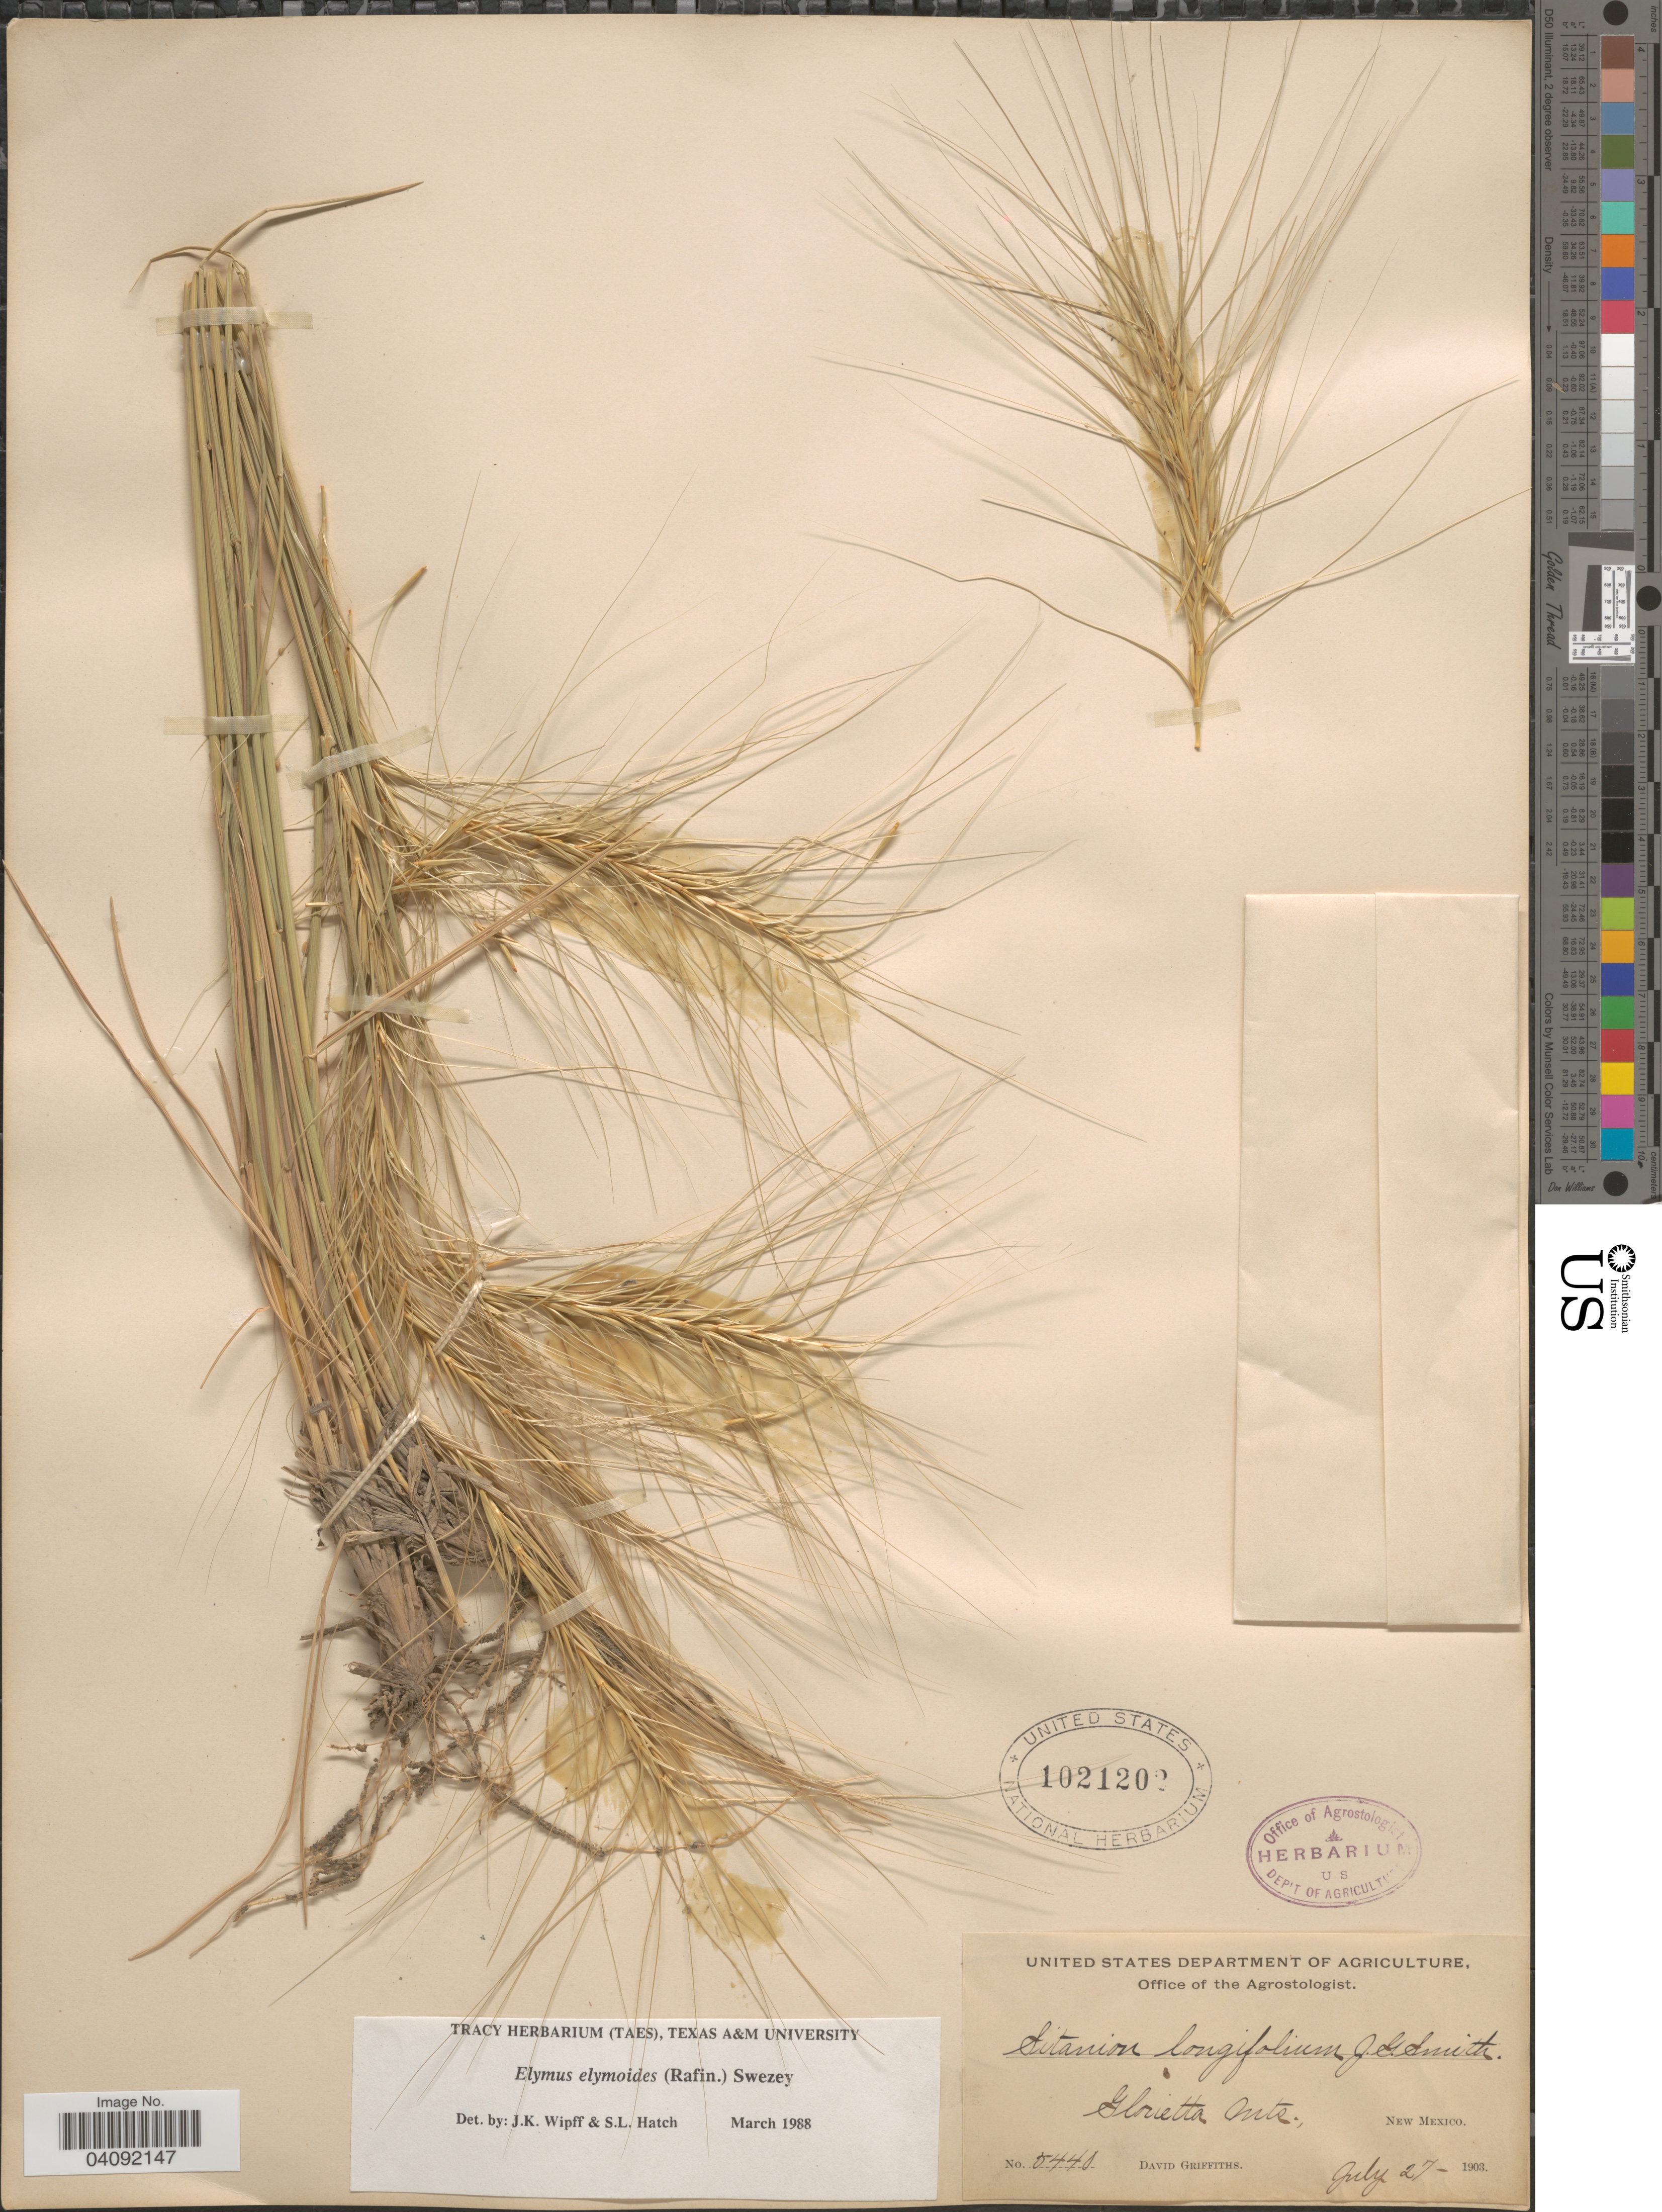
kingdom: Plantae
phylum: Tracheophyta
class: Liliopsida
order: Poales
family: Poaceae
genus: Elymus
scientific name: Elymus elymoides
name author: (Raf.) Swezey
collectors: D. Griffiths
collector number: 5440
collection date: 1903-07-27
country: United States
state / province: New Mexico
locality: Glorietta Mts.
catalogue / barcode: US 1021202